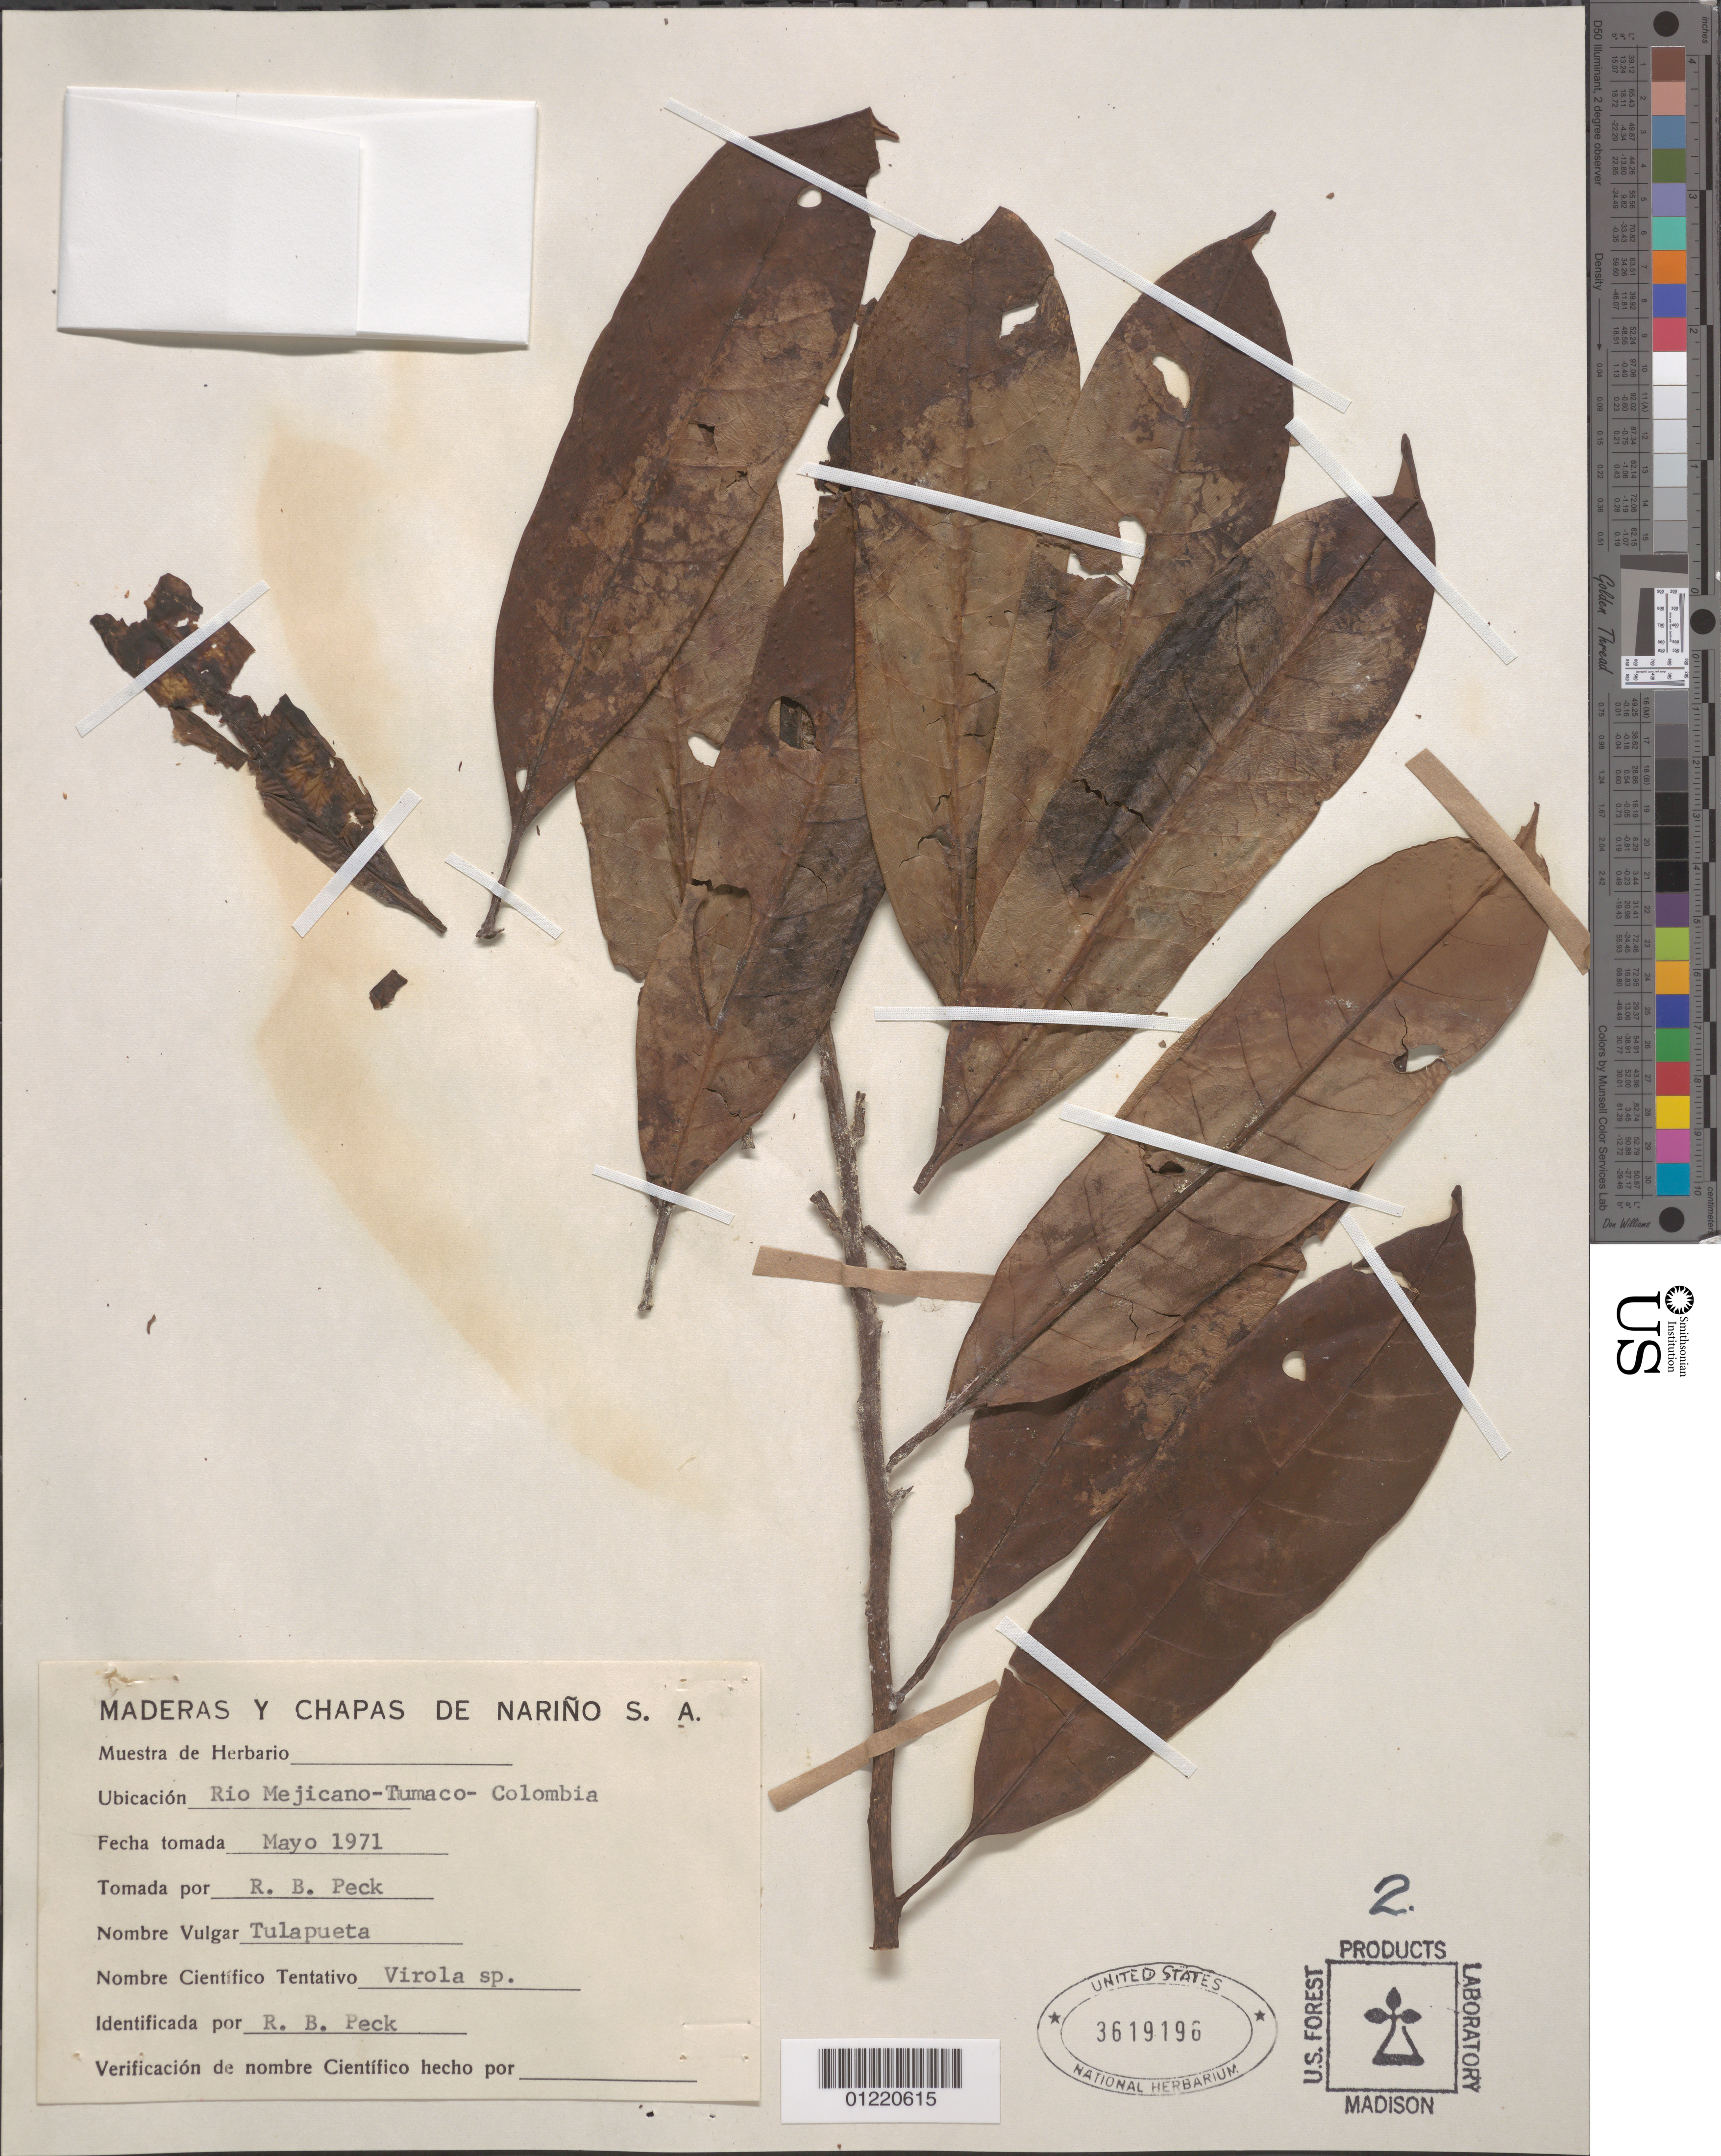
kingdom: Plantae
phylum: Tracheophyta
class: Magnoliopsida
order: Magnoliales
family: Myristicaceae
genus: Virola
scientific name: Virola sp.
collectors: R. Peck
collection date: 1971-05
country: Colombia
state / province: Nariño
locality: Rio Mejicano; Tumaco.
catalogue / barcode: US 3619196